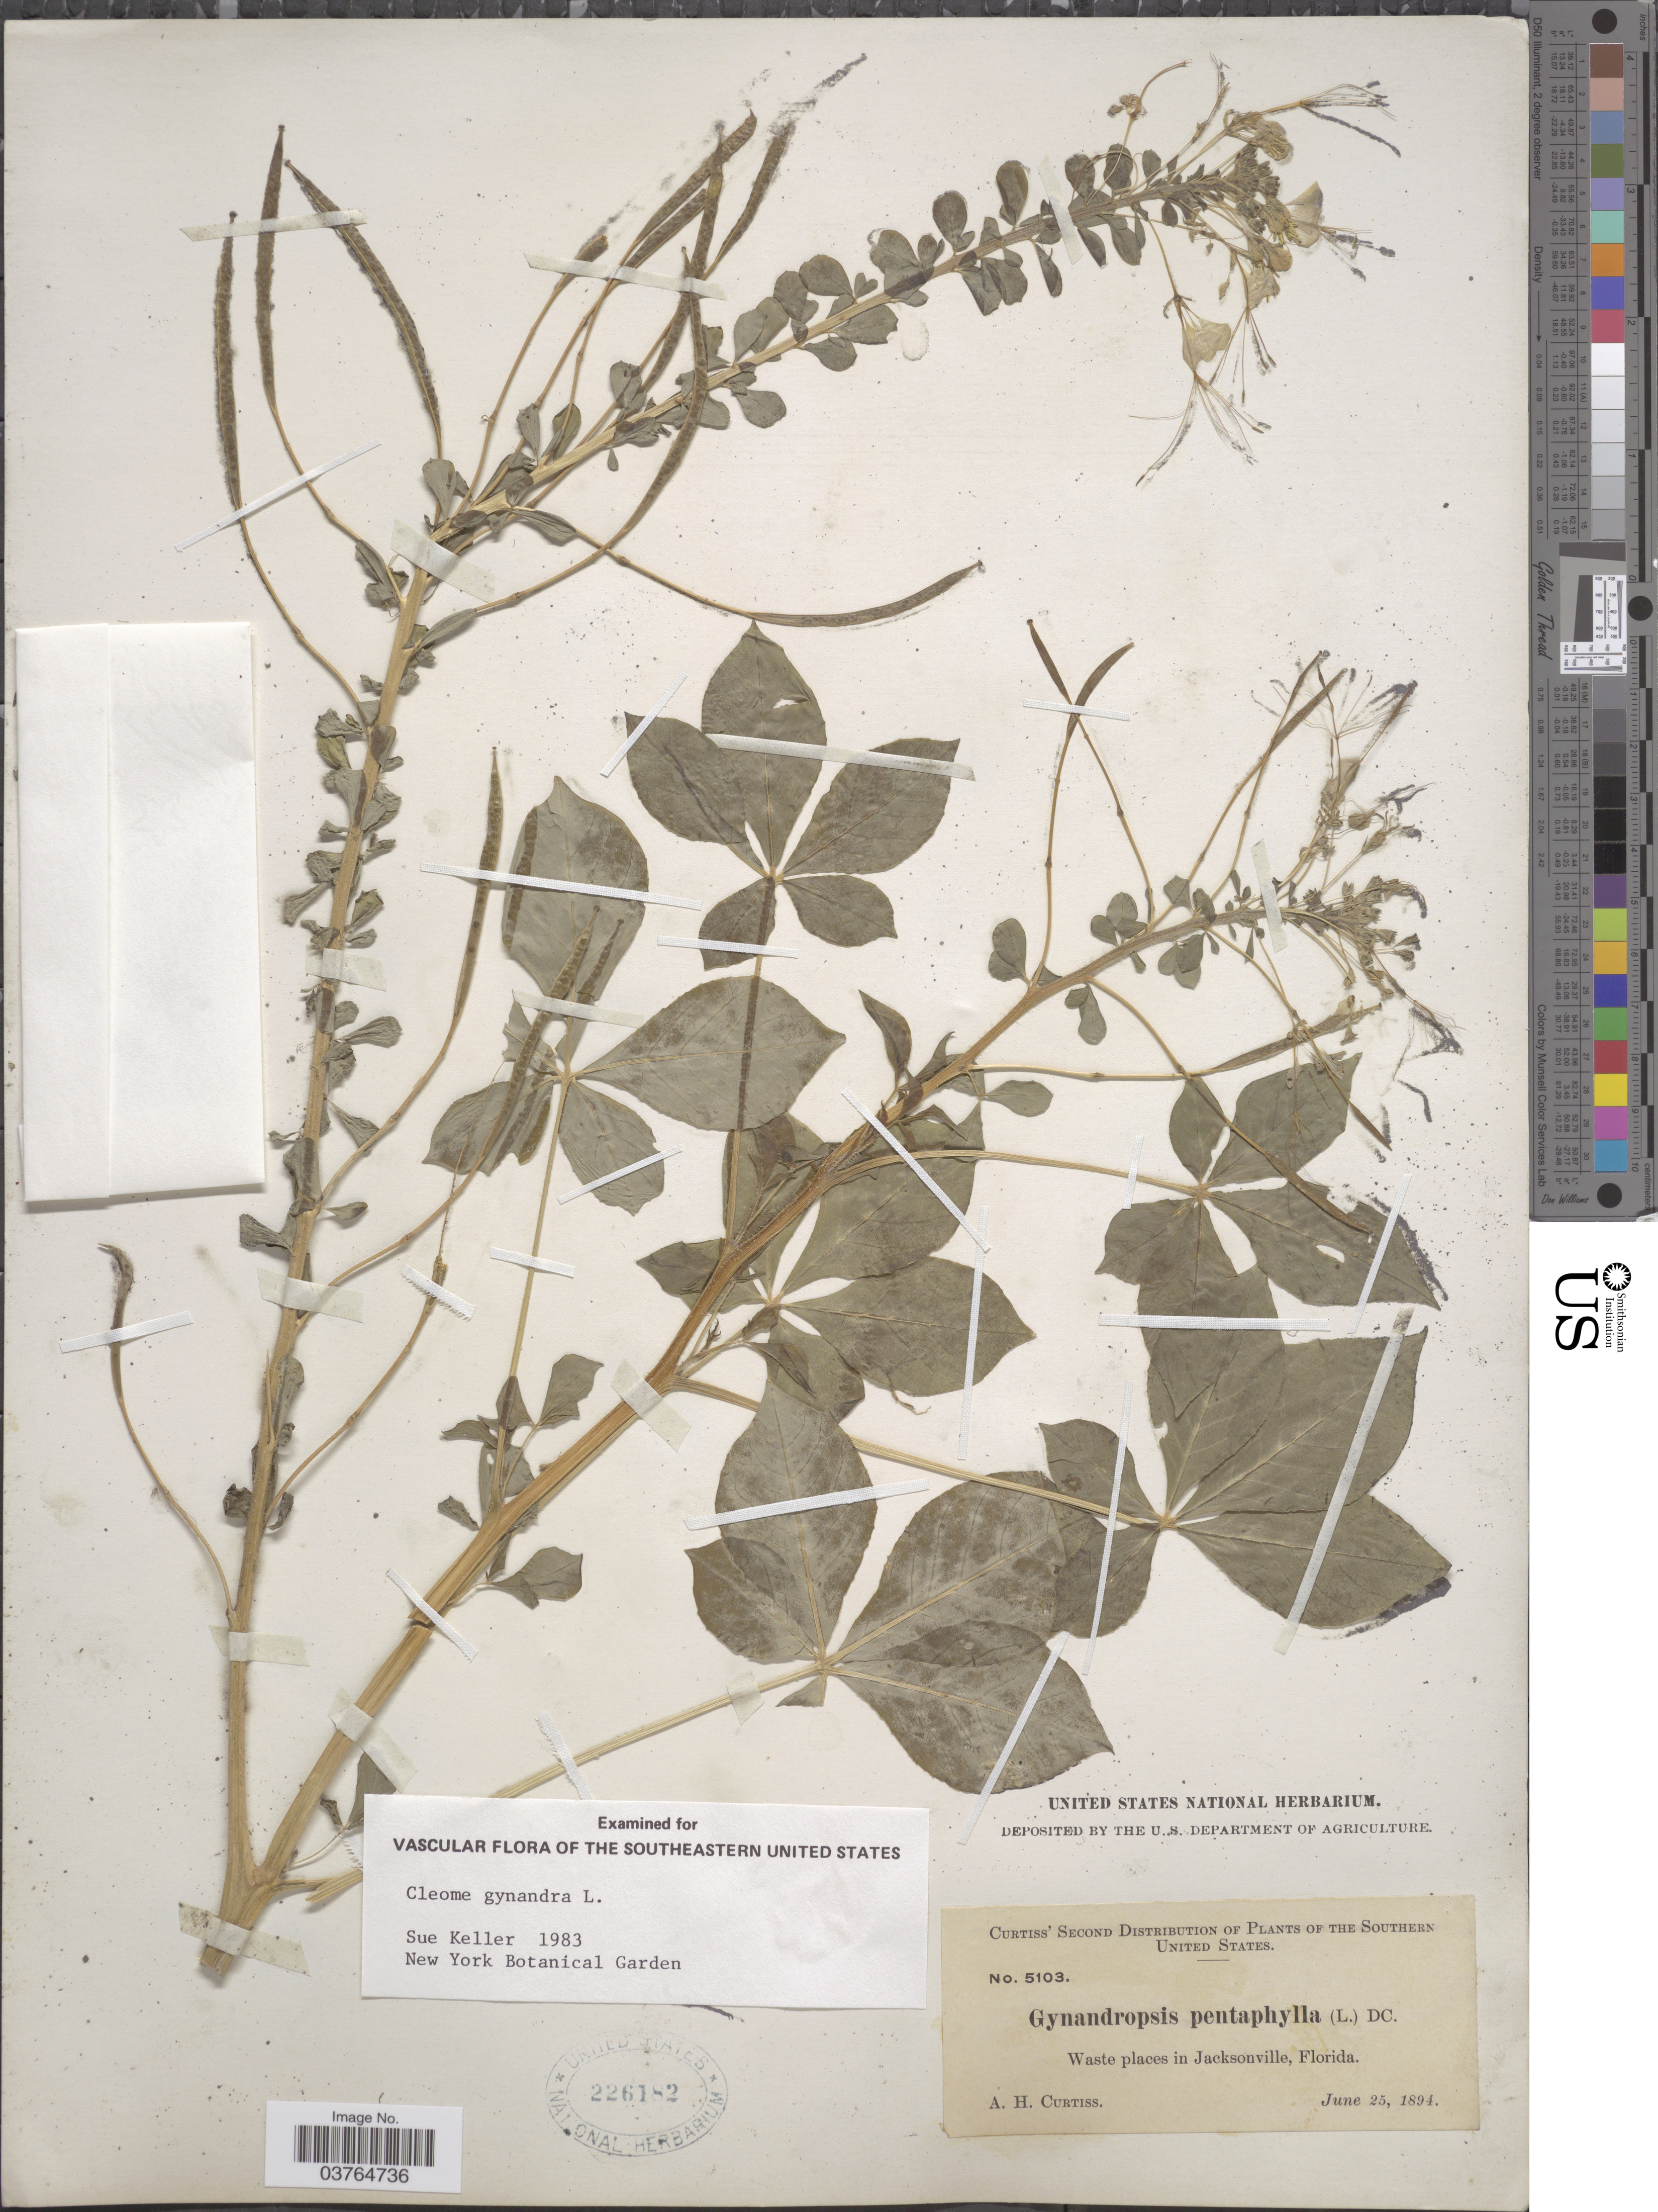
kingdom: Plantae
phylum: Tracheophyta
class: Magnoliopsida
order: Brassicales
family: Cleomaceae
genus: Gynandropsis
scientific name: Gynandropsis gynandra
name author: (L.) Briq.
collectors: A. H. Curtiss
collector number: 5103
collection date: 1894-06-25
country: United States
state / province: Florida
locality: The Southern United States. Waste places in Jacksonville.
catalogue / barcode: US 226182